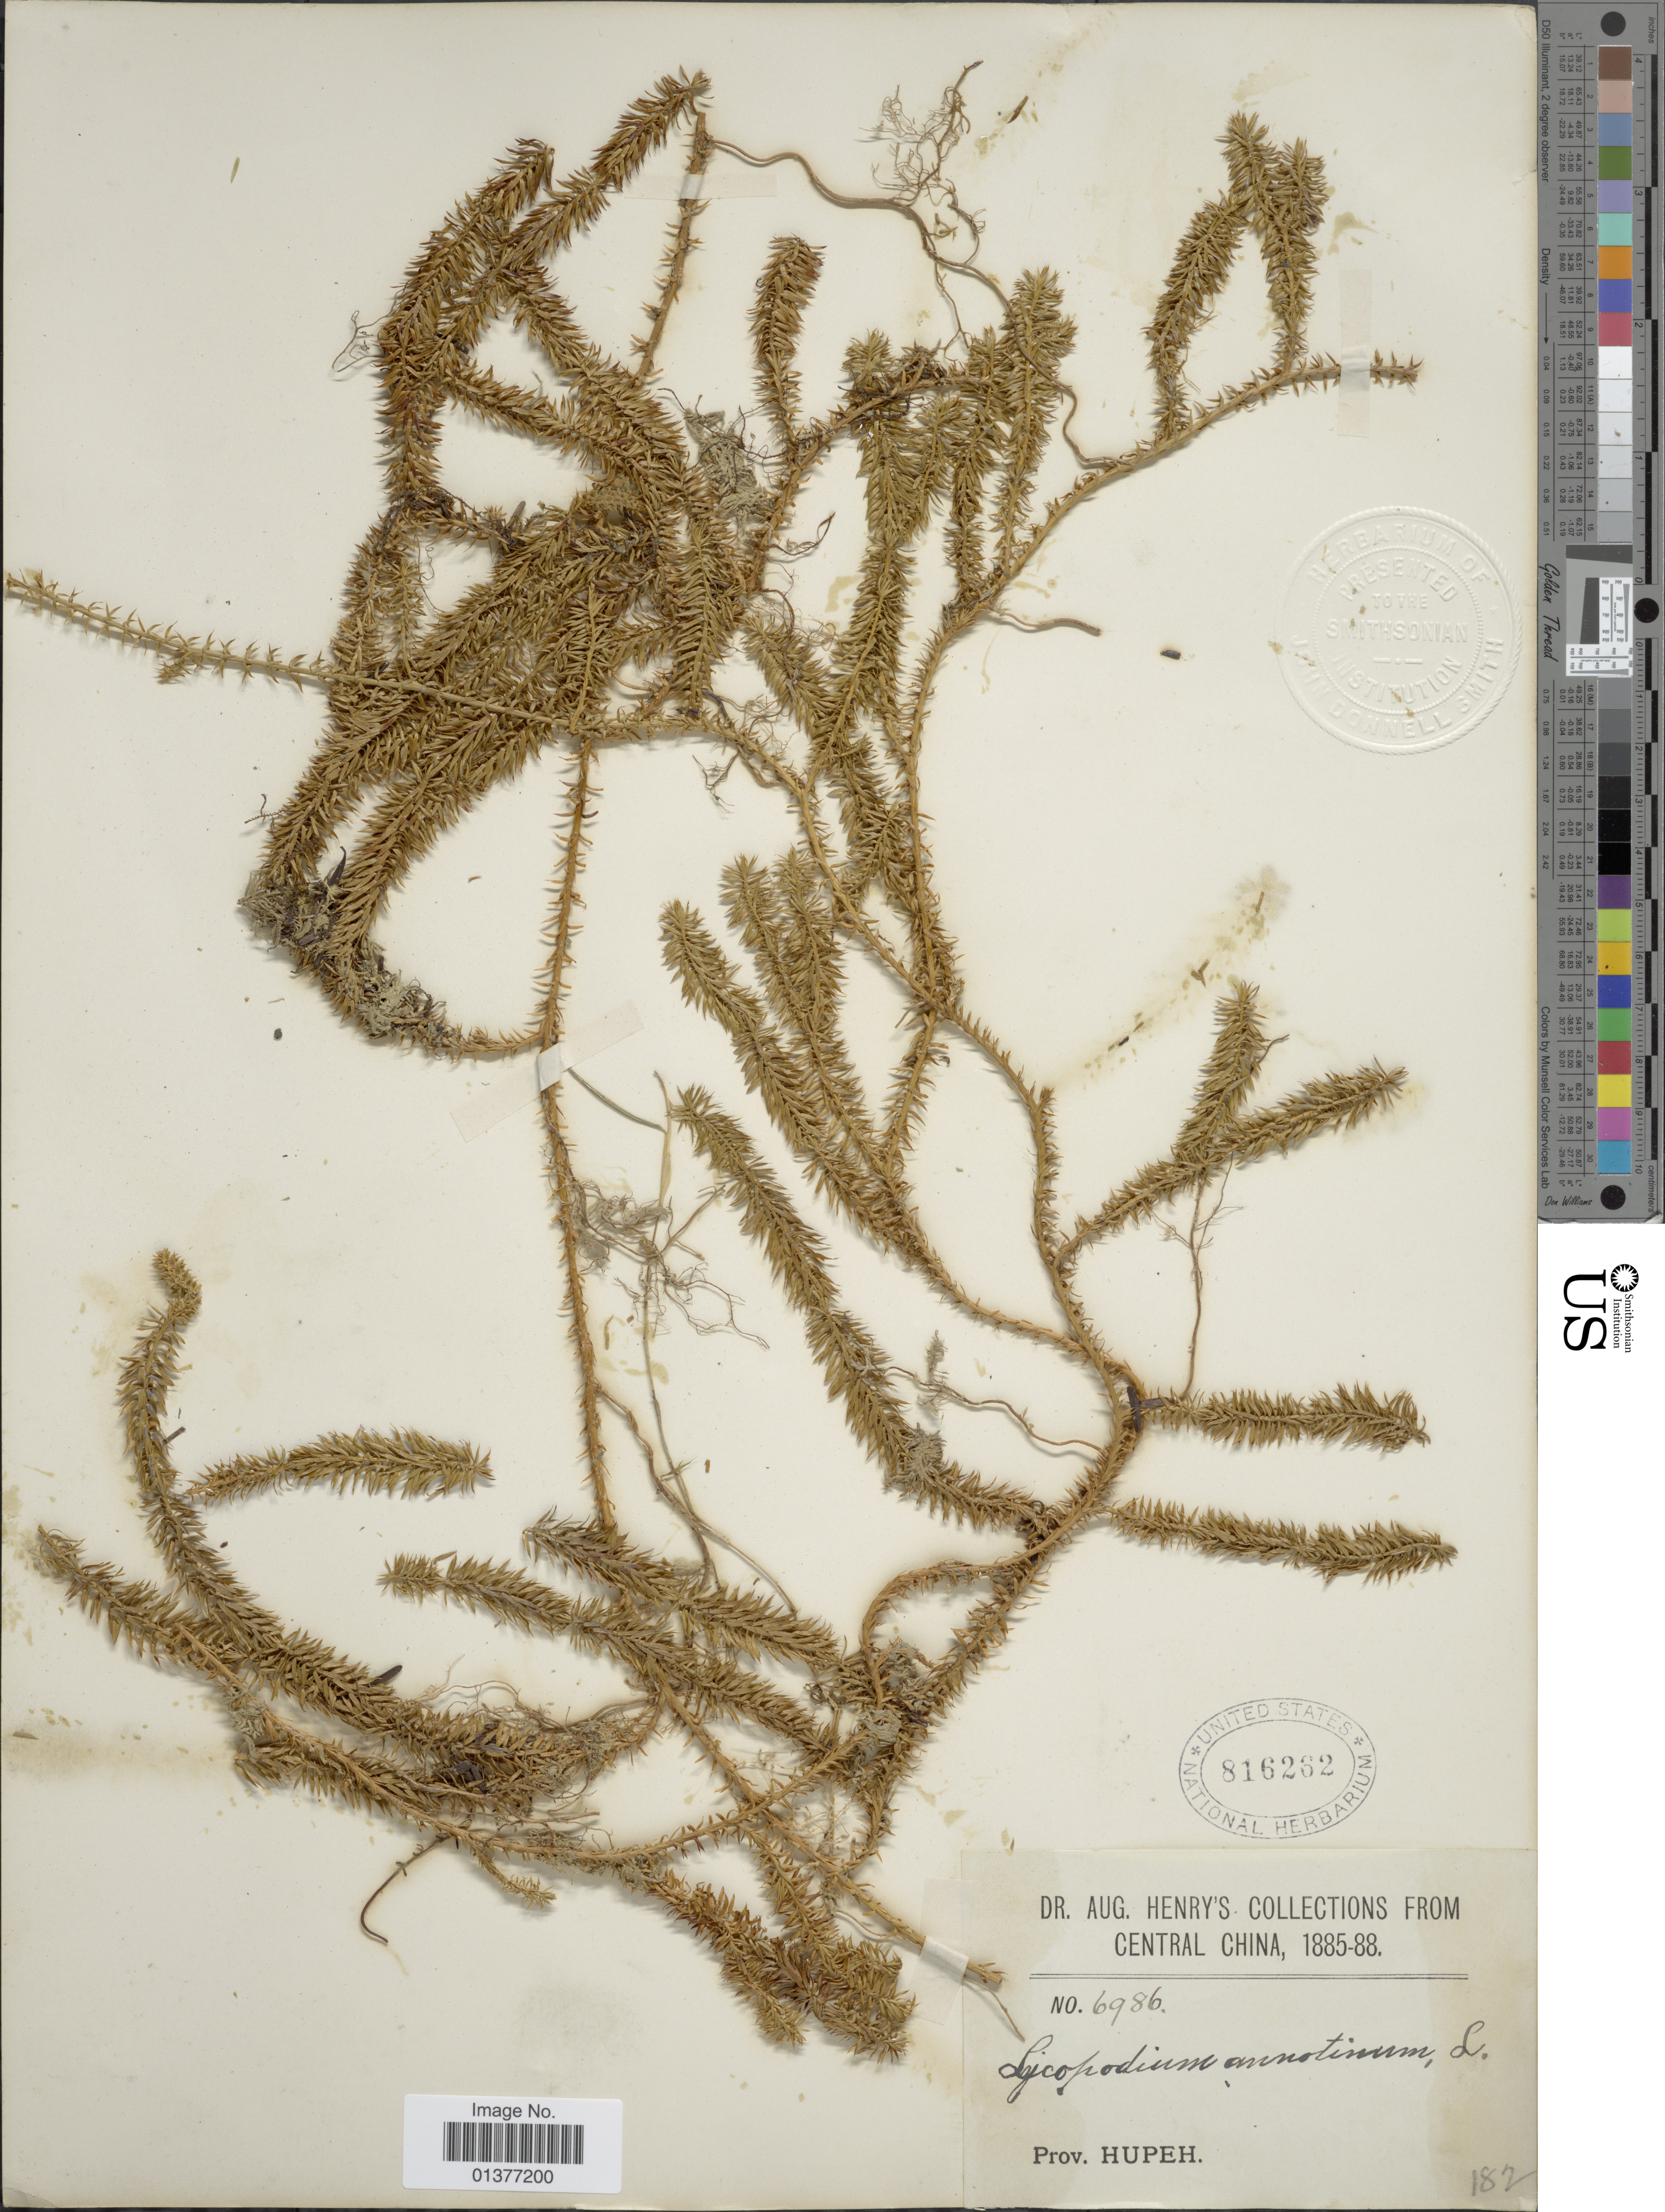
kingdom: Plantae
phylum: Tracheophyta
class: Lycopodiopsida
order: Lycopodiales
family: Lycopodiaceae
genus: Spinulum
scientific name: Spinulum annotinum subsp. annotinum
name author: (L.) A. Haines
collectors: A. Henry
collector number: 6986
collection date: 1885/1888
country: China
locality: Prov. Hupeh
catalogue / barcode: US 816262